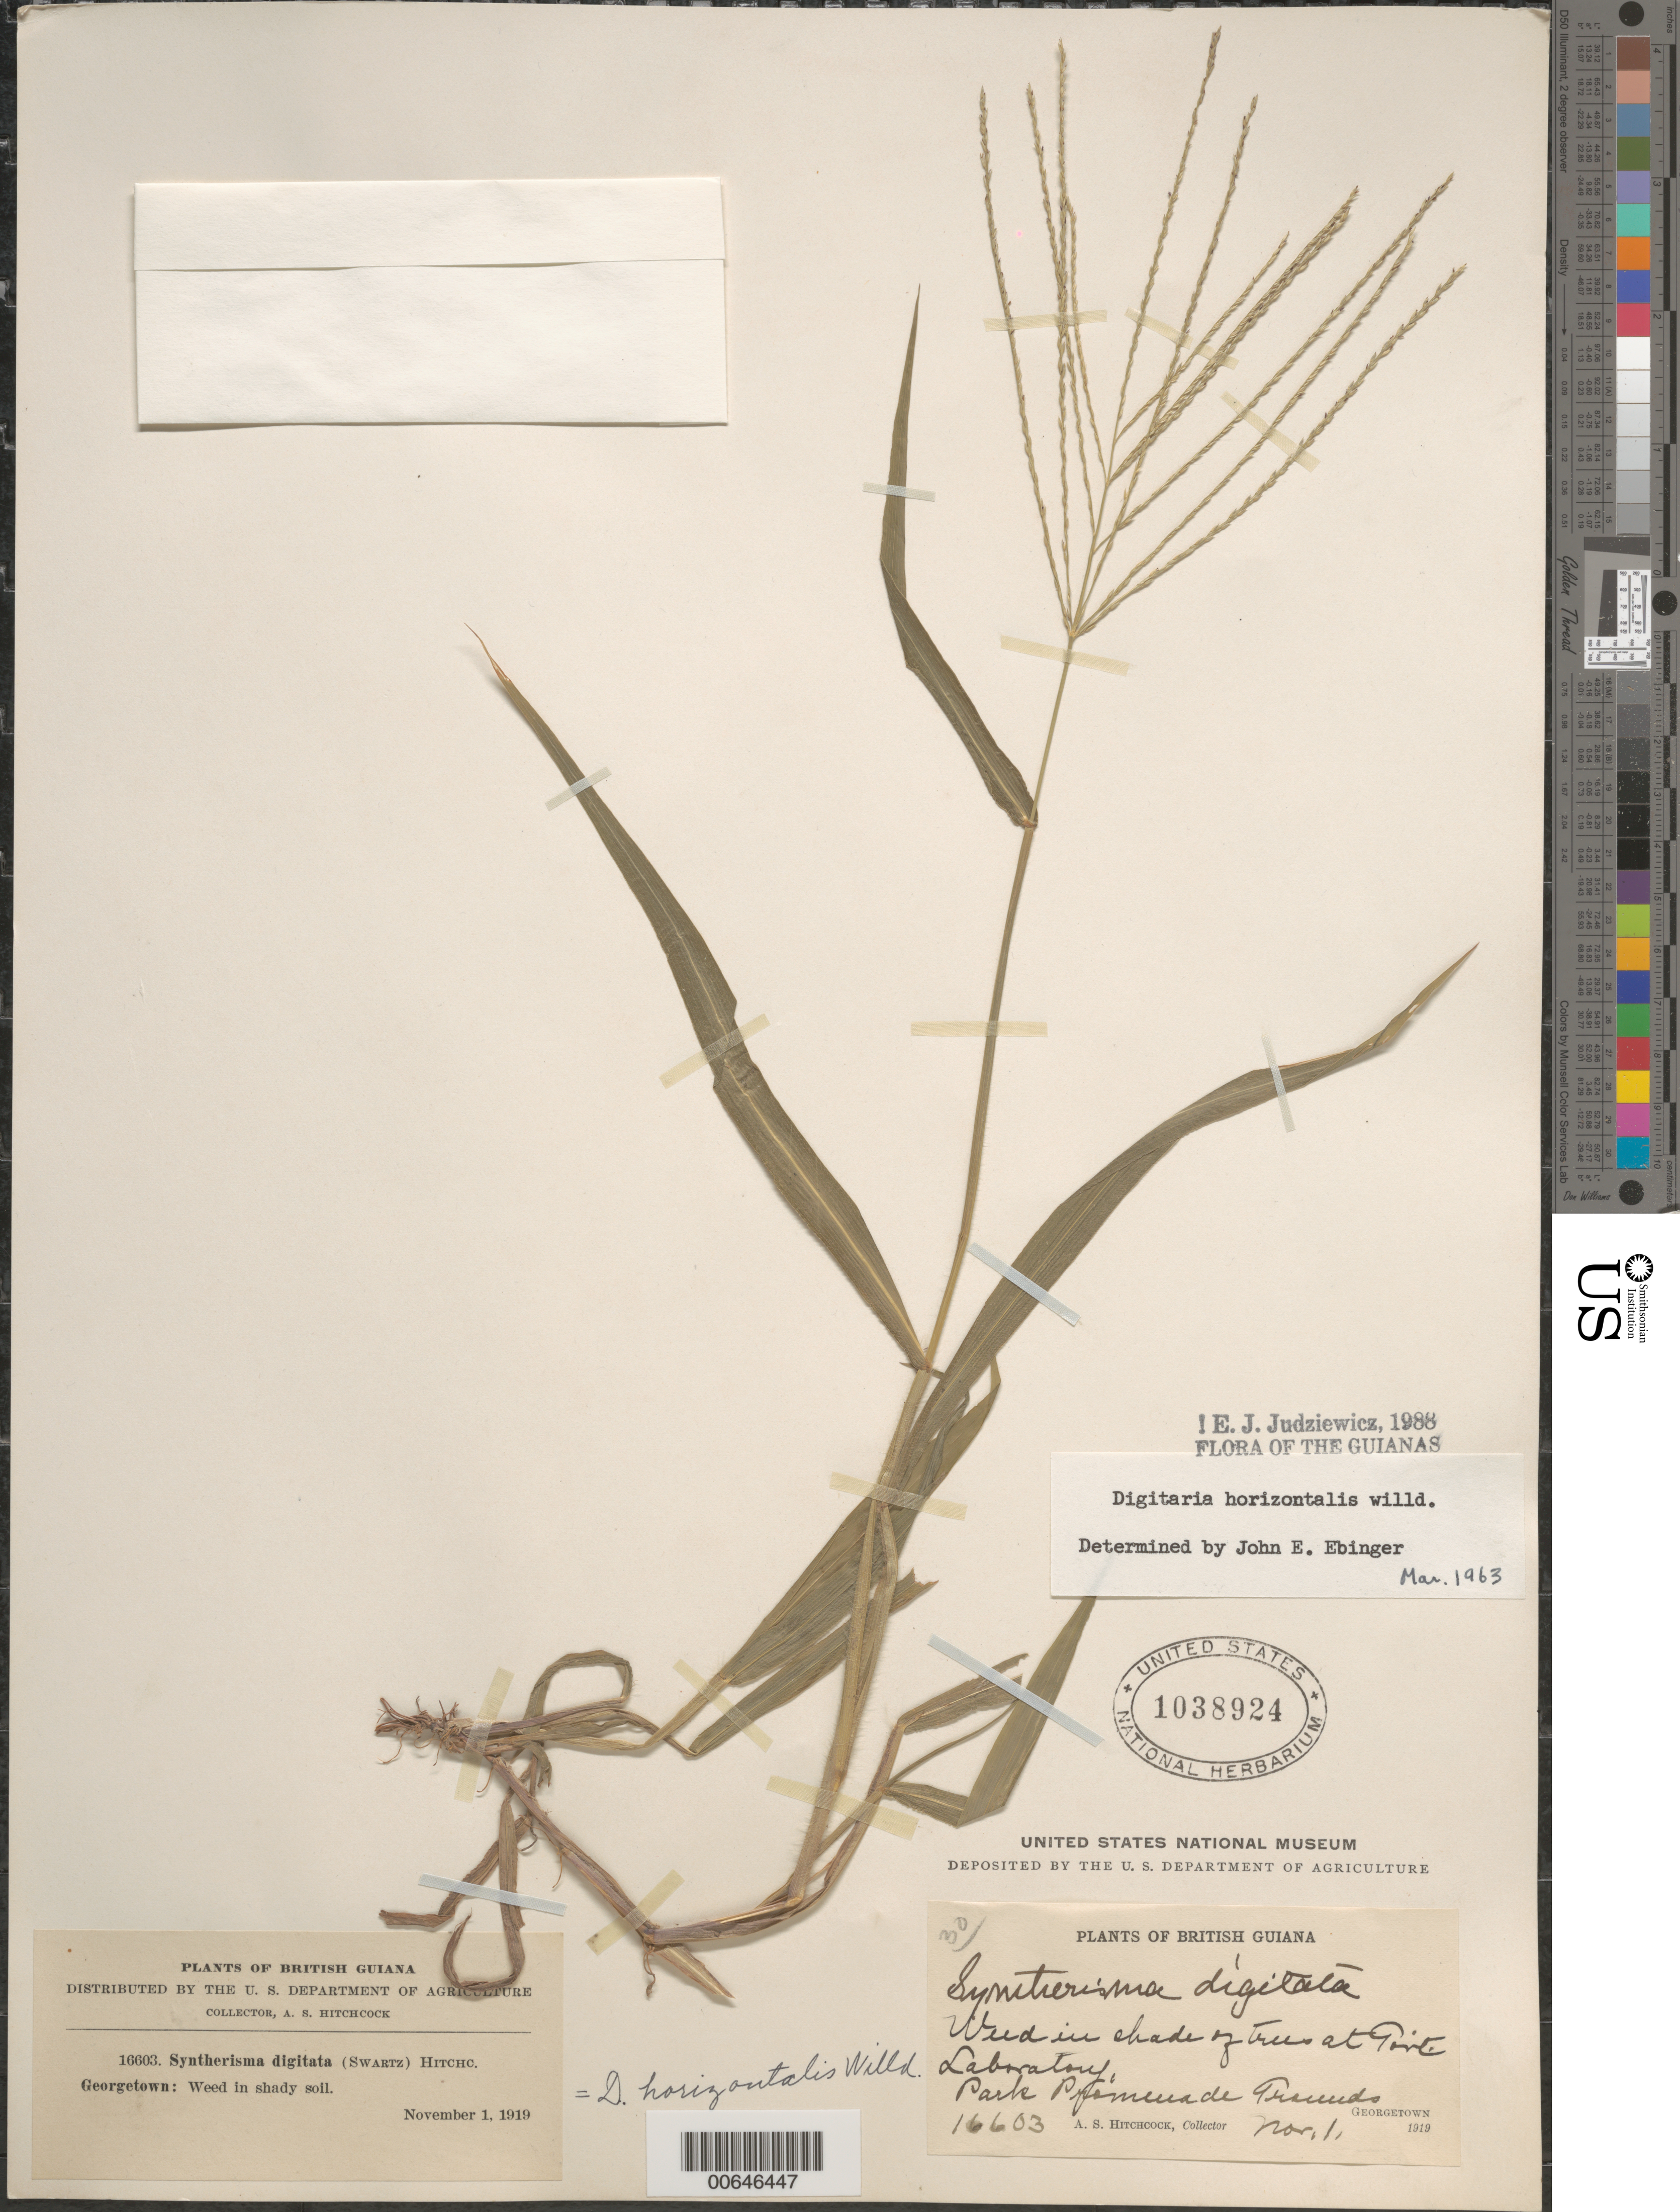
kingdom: Plantae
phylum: Tracheophyta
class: Liliopsida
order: Poales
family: Poaceae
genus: Digitaria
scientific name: Digitaria horizontalis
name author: Willd.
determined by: Judziewicz, E. J.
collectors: A. S. Hitchcock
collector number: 16603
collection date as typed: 30-Oct-19 to 1-Nov-19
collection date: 1919-10-30/1919-11-01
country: Guyana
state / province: Demerara-Mahaica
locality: Georgetown, Promenade Gardens Park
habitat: Weeds in shade of trees at Laboratory park Promenade Grounds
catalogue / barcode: US 1038924